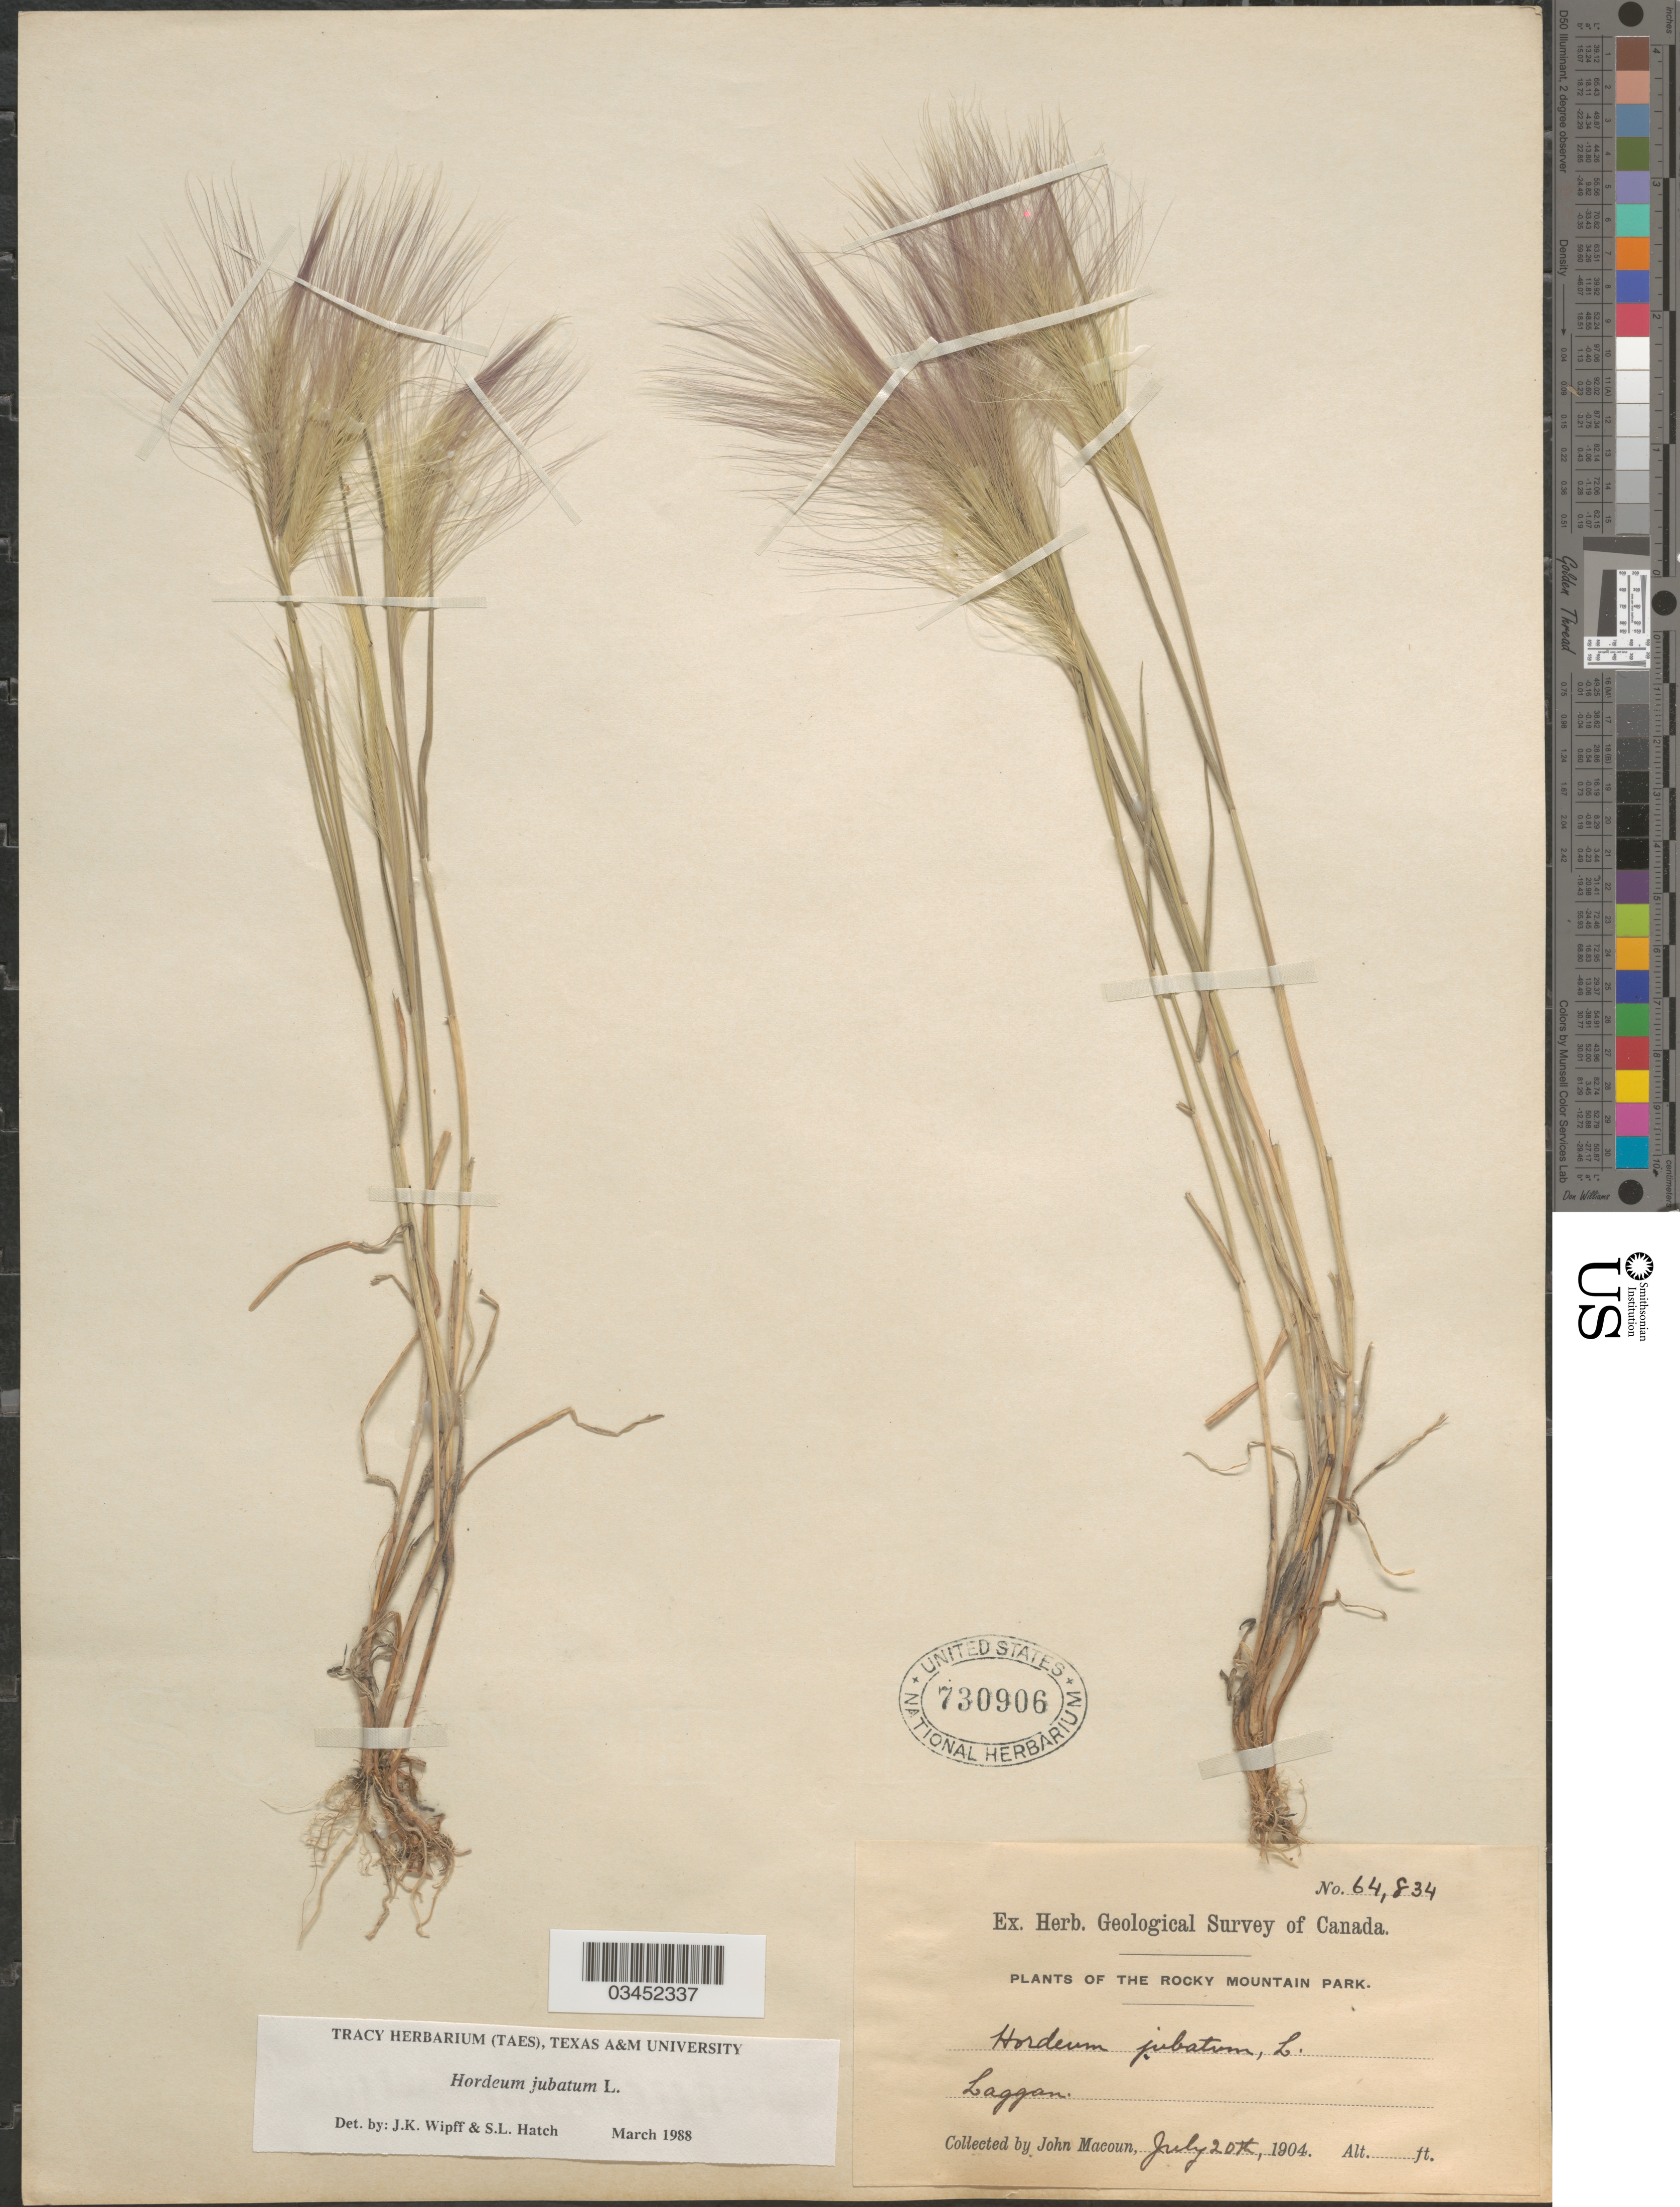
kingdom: Plantae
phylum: Tracheophyta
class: Liliopsida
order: Poales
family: Poaceae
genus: Hordeum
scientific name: Hordeum jubatum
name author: L.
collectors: J. Macoun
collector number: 64834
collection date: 1904-07-20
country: Canada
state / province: Alberta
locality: Geological Survey of Canada. The Rocky Mountain Park. Laggan.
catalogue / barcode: US 730906